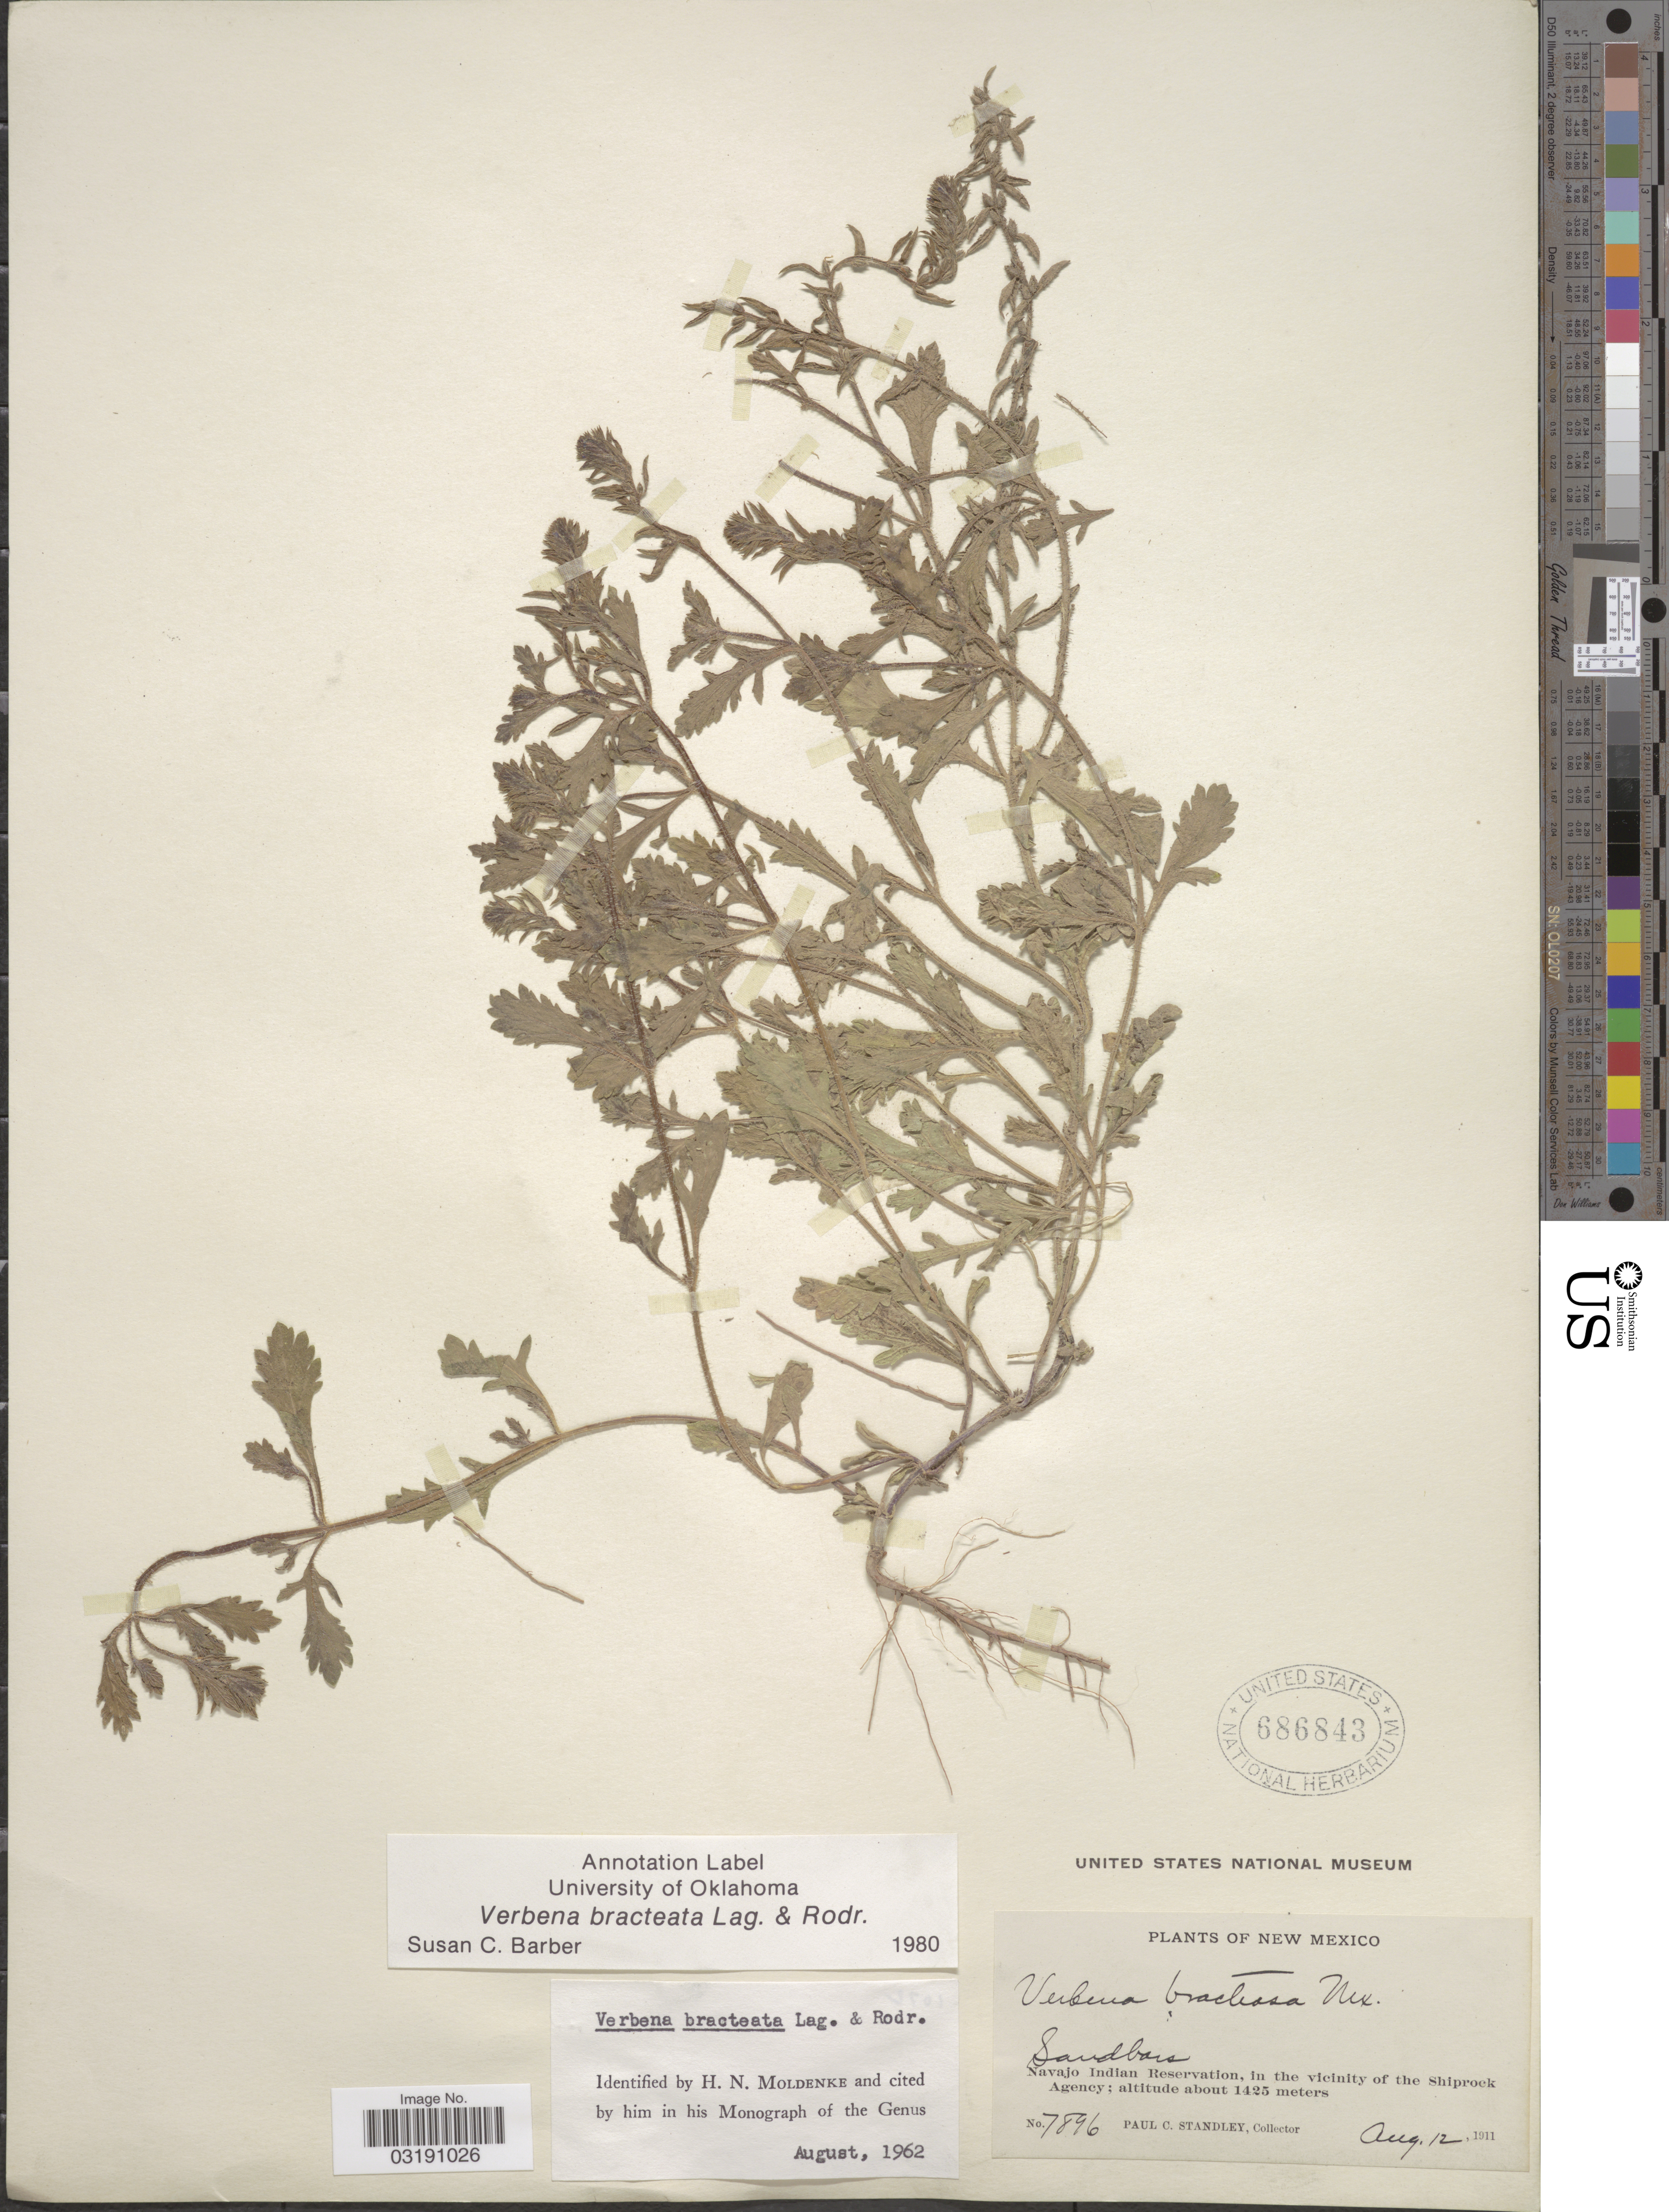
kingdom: Plantae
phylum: Tracheophyta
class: Magnoliopsida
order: Lamiales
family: Verbenaceae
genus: Verbena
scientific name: Verbena bracteata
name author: Cav. ex Lag. & Rodr.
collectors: P. C. Standley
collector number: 7896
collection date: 1911-08-12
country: United States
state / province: New Mexico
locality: Navajo Indian Reservation, in the vicinity of the Shiprock Agency.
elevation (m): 1425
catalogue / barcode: US 686843